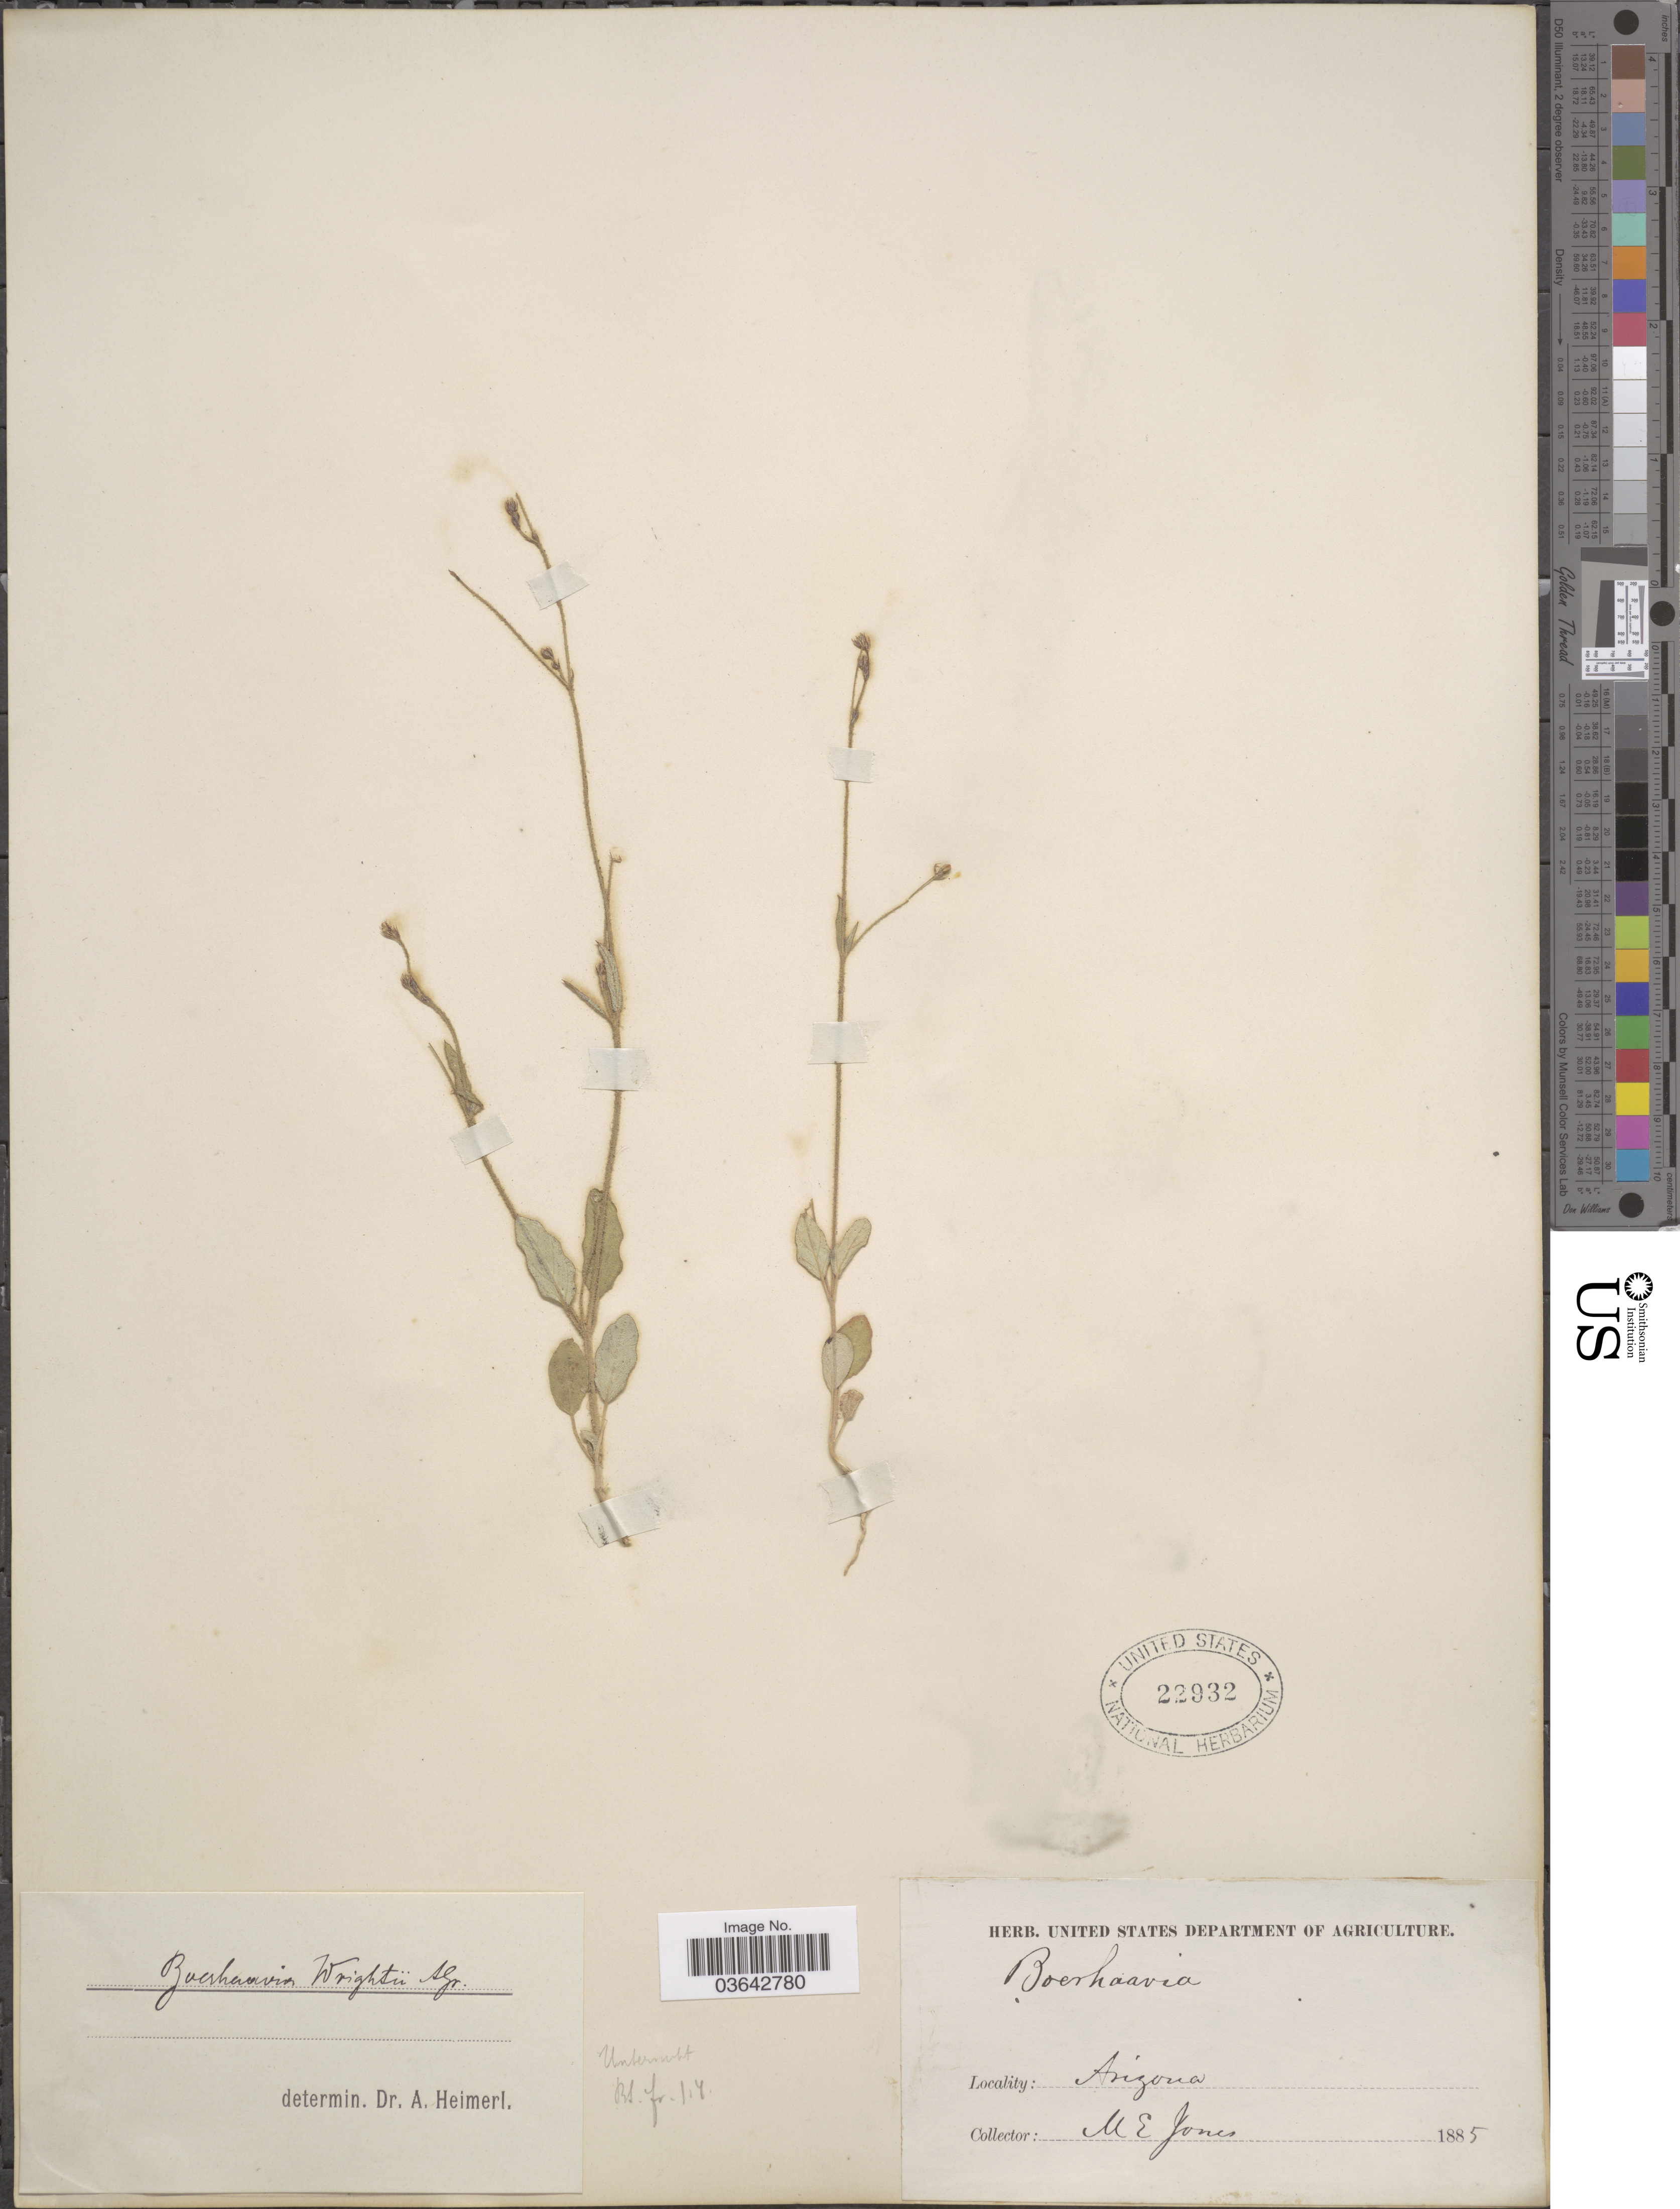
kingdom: Plantae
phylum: Tracheophyta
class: Magnoliopsida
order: Caryophyllales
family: Nyctaginaceae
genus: Boerhavia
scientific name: Boerhavia wrightii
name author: A. Gray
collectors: M. E. Jones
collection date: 1885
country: United States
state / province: Arizona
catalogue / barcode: US 22932